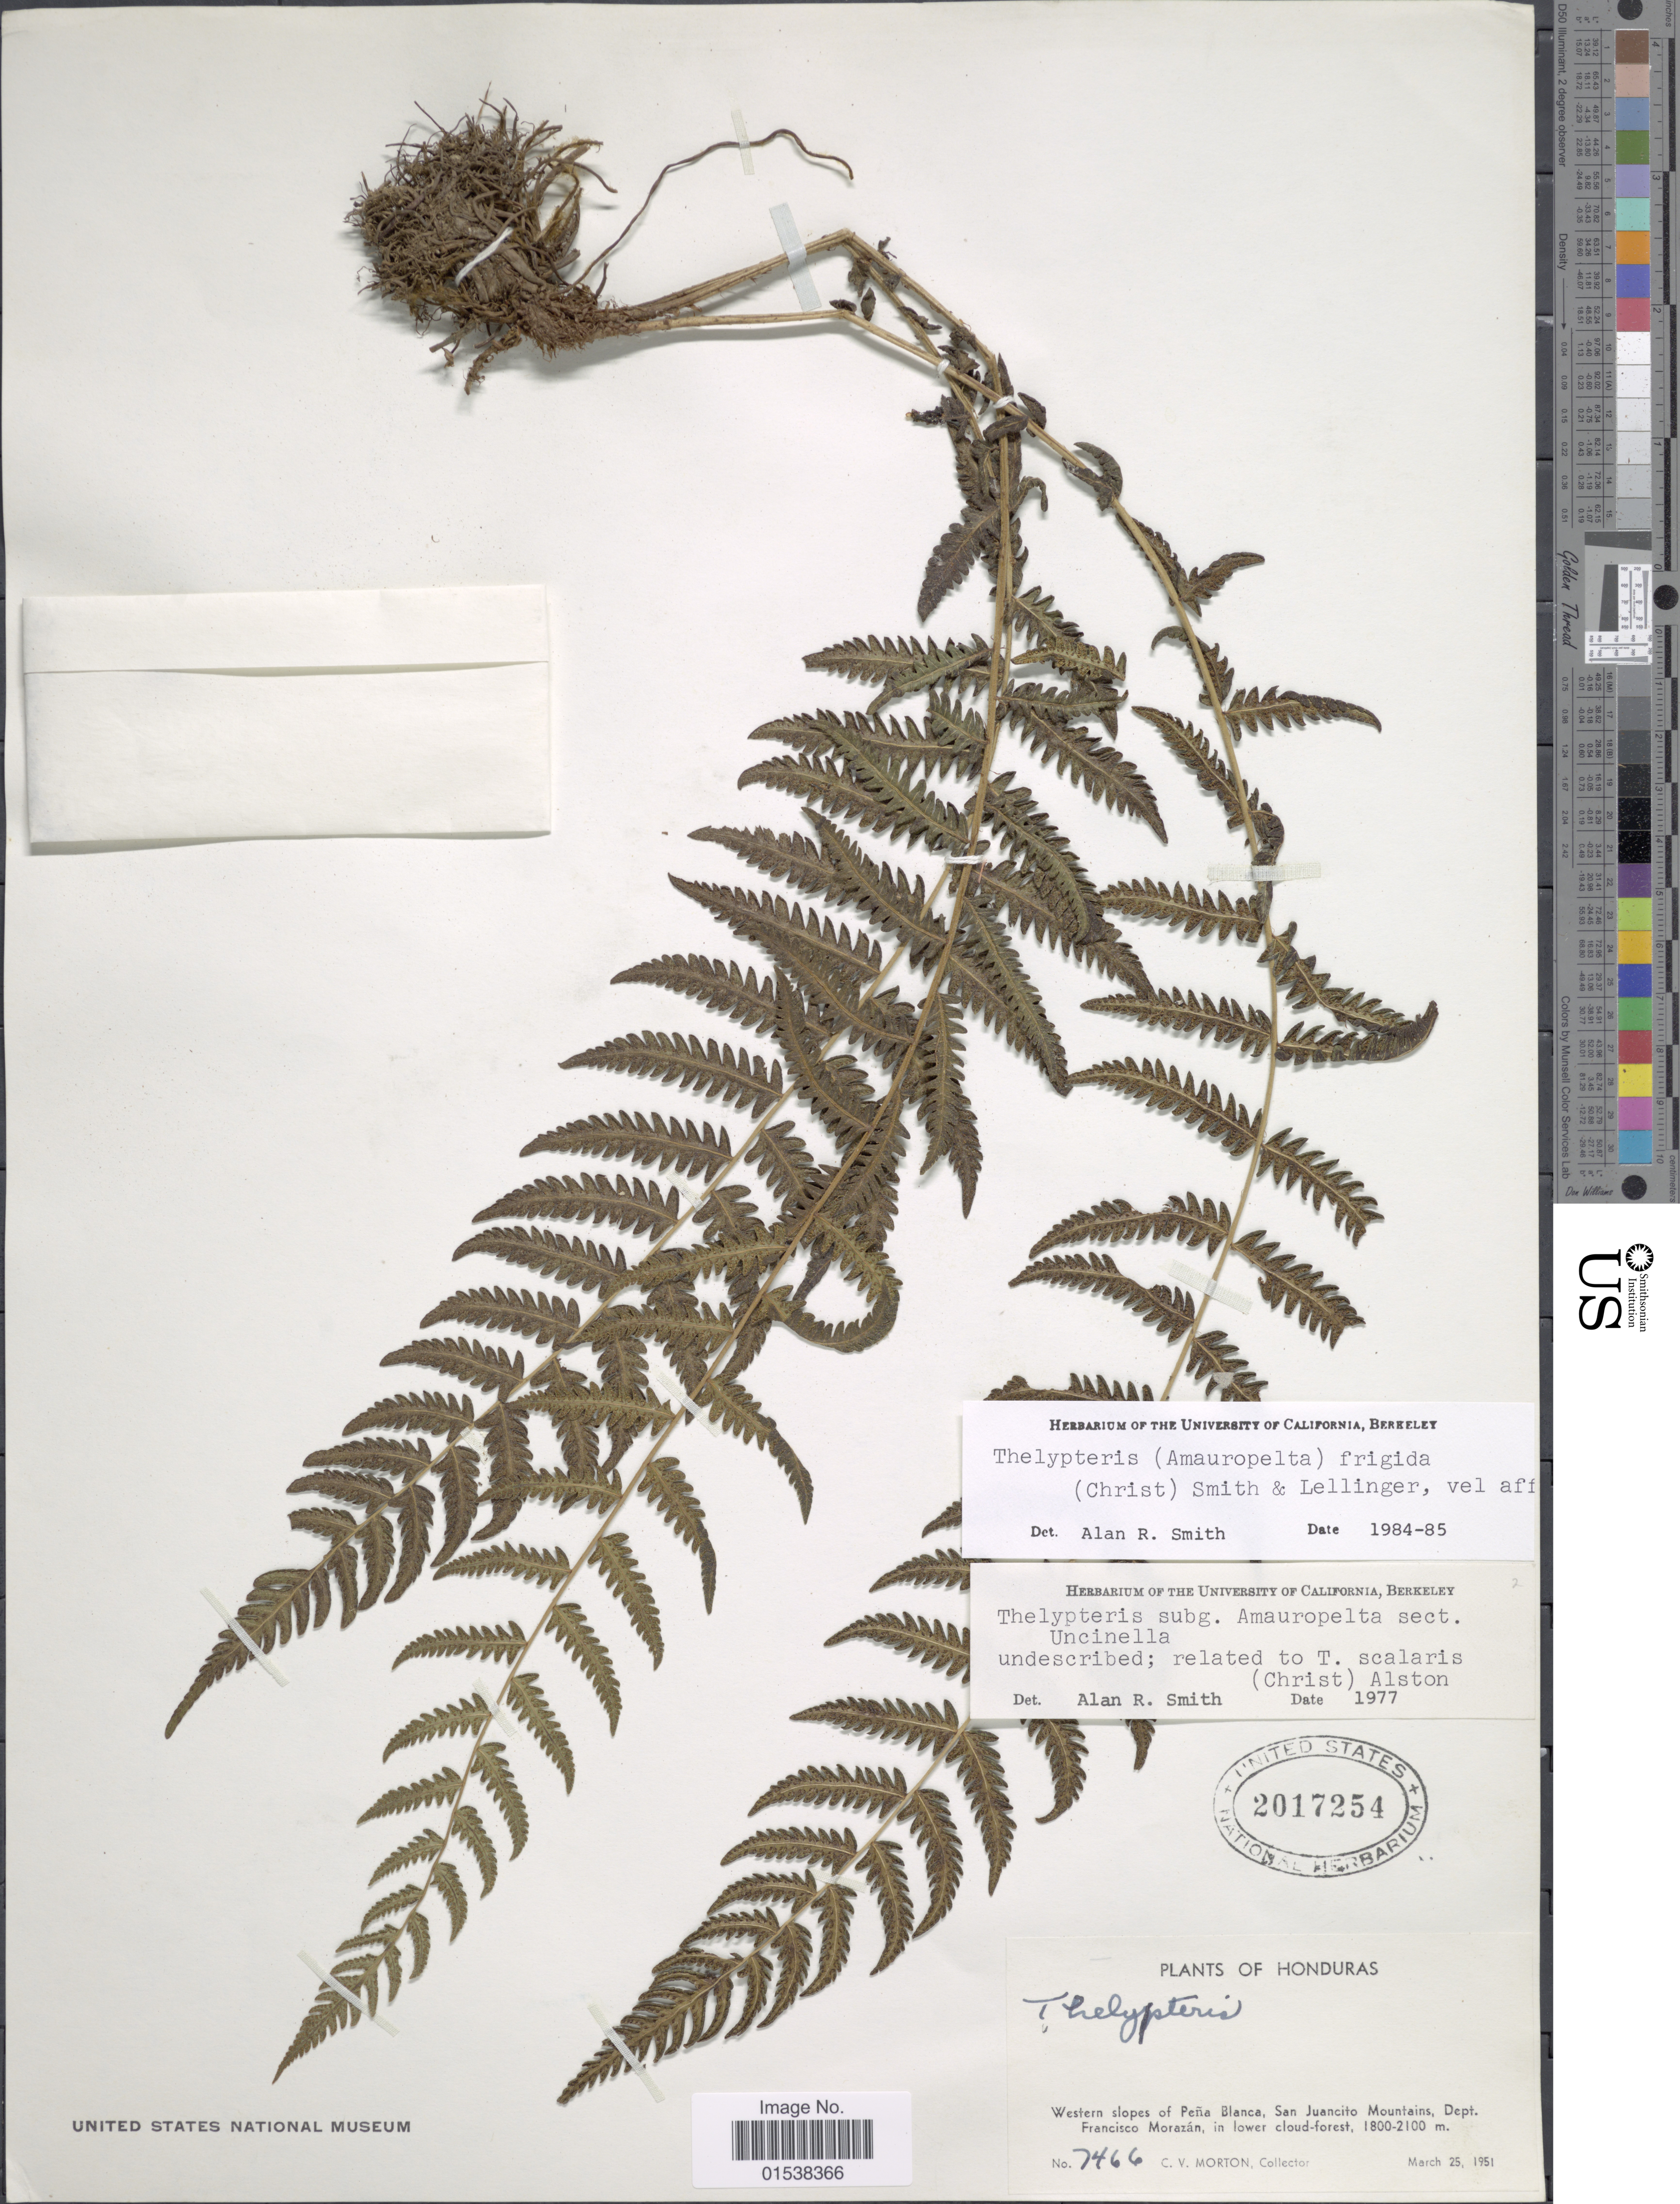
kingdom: Plantae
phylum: Tracheophyta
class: Polypodiopsida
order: Polypodiales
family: Thelypteridaceae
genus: Amauropelta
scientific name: Amauropelta frigida (Christ) comb. nov., ined. 2015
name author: (Christ)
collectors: C. V. Morton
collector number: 7466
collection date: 1951-03-25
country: Honduras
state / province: Fco. Morazán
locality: Western slopes of Pena Blanca, San Juancito Mountains, Dept. Francisco Morazan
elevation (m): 1800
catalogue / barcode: US 2017254